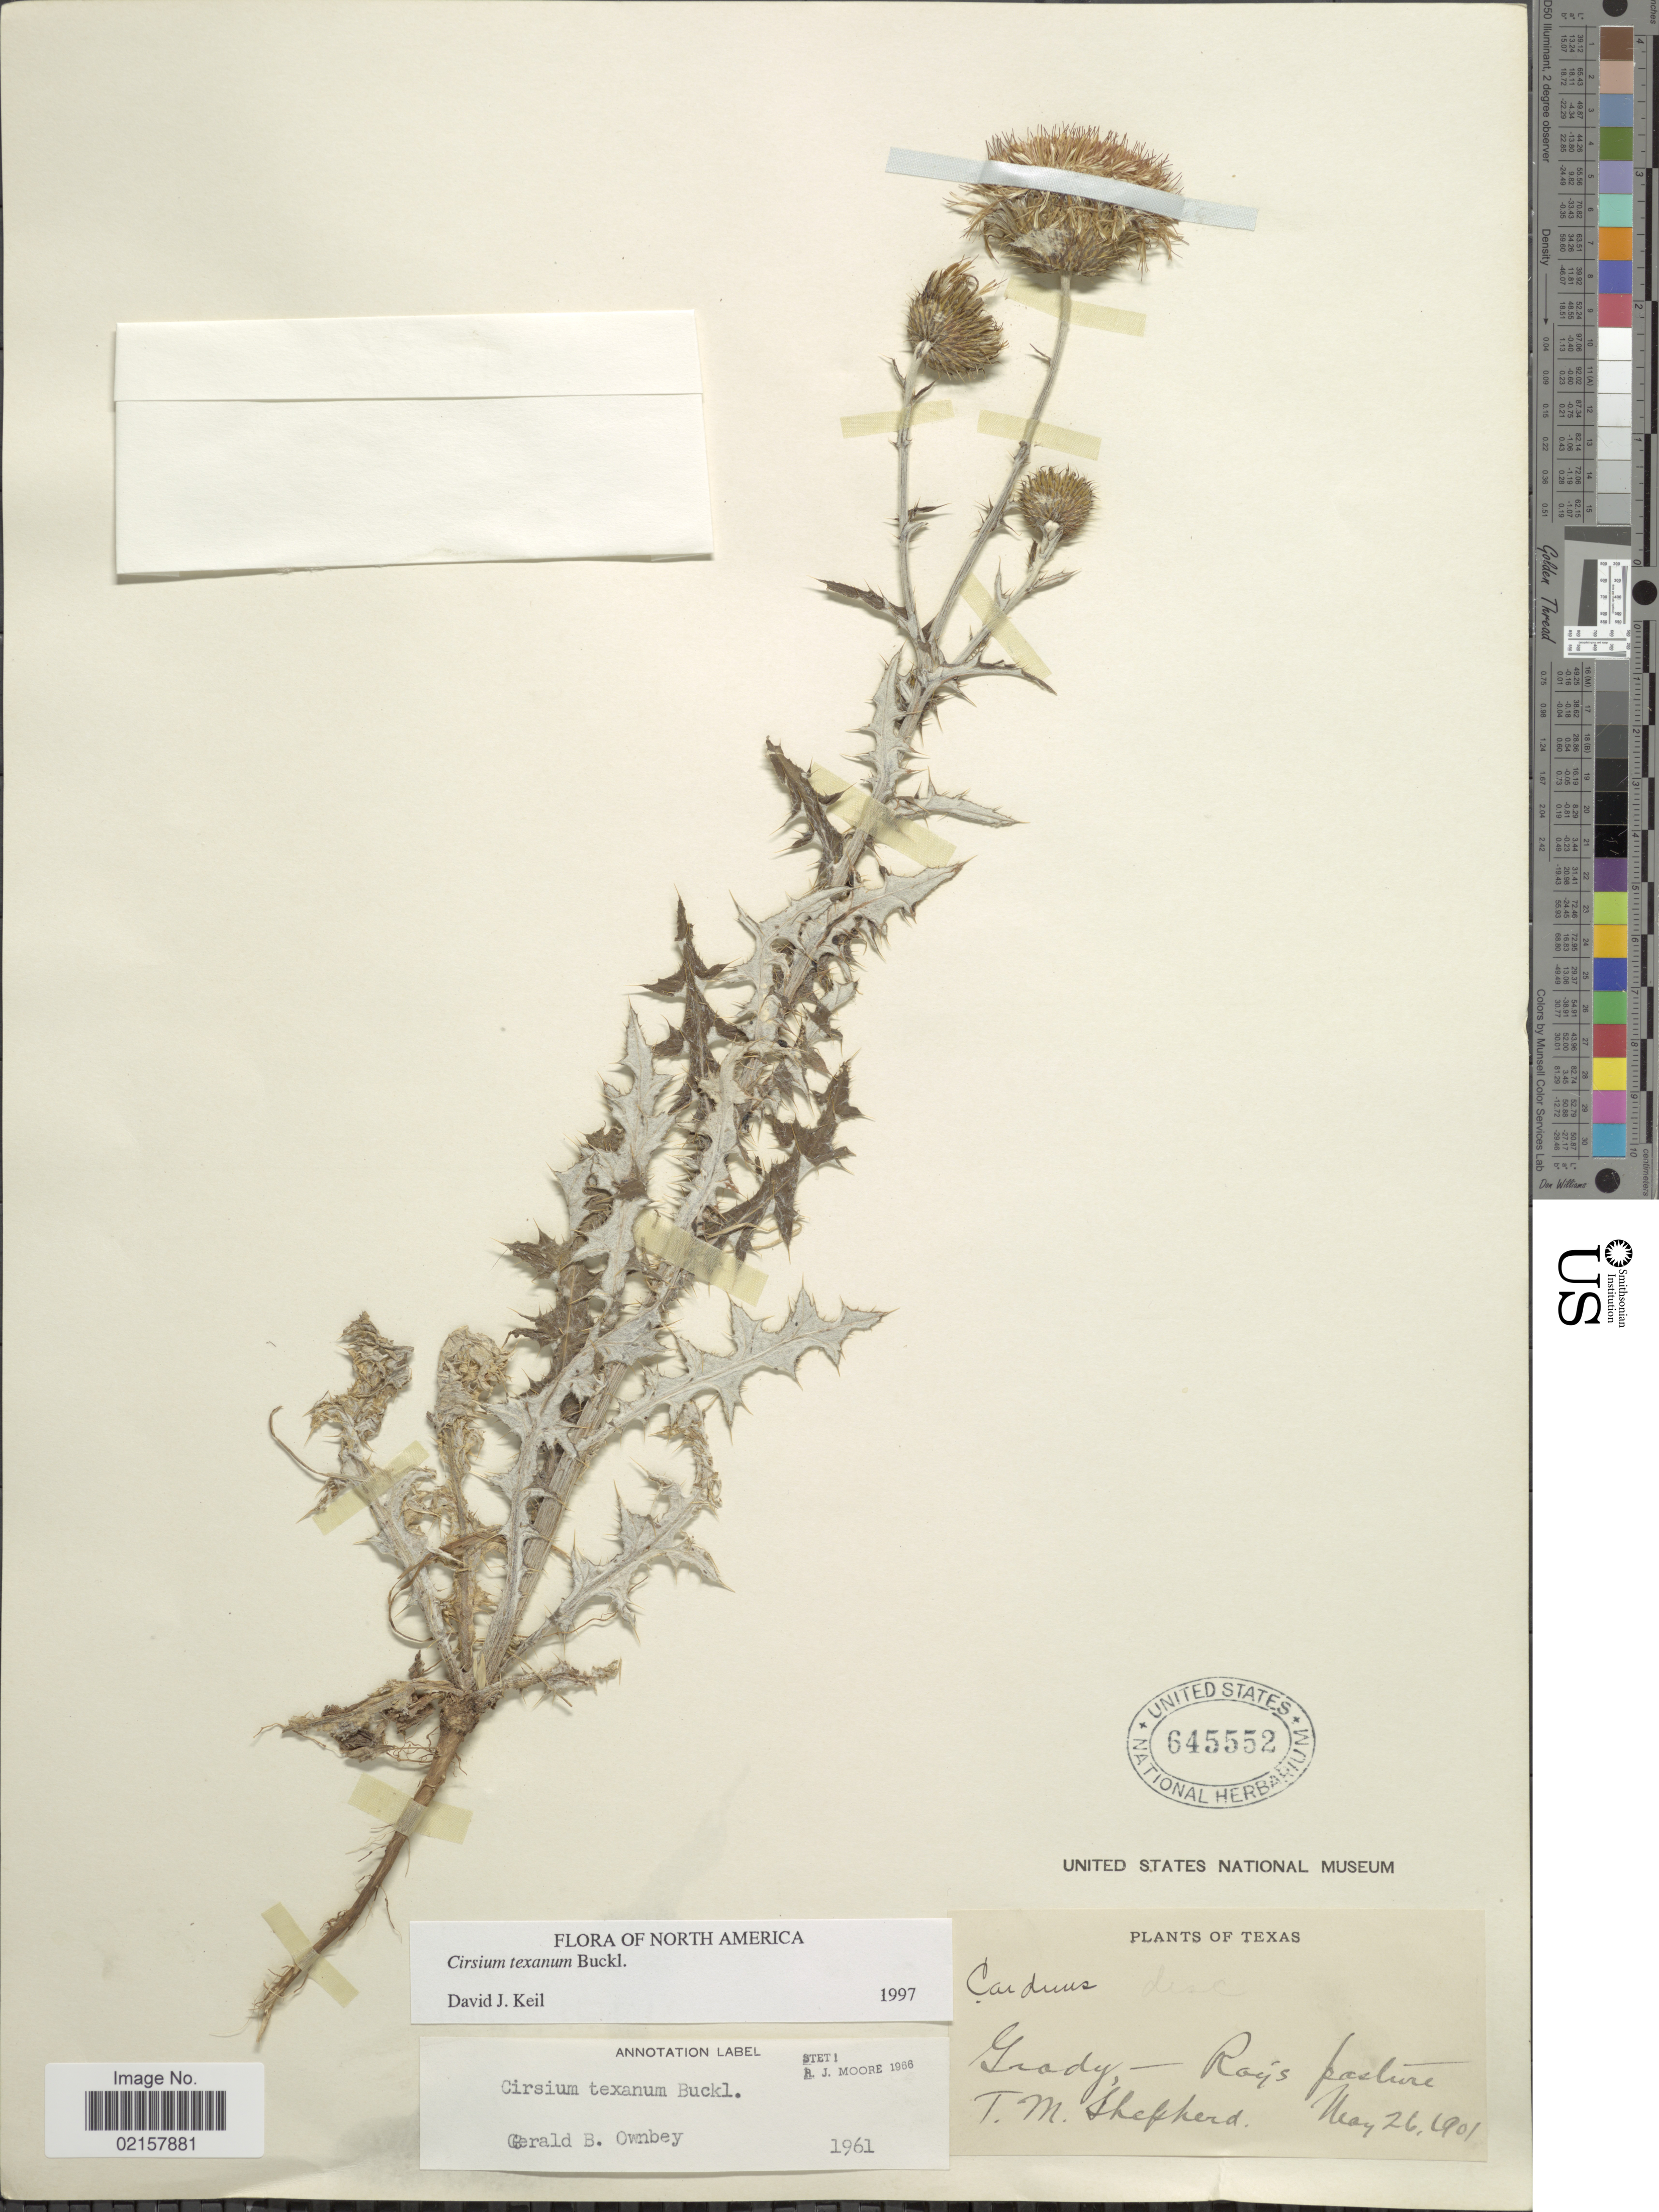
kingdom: Plantae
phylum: Tracheophyta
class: Magnoliopsida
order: Asterales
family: Asteraceae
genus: Cirsium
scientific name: Cirsium texanum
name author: Buckley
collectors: T. Shepherd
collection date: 1901-05-26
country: United States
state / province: Texas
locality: Grady, Ray's pasture.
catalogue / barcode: US 645552